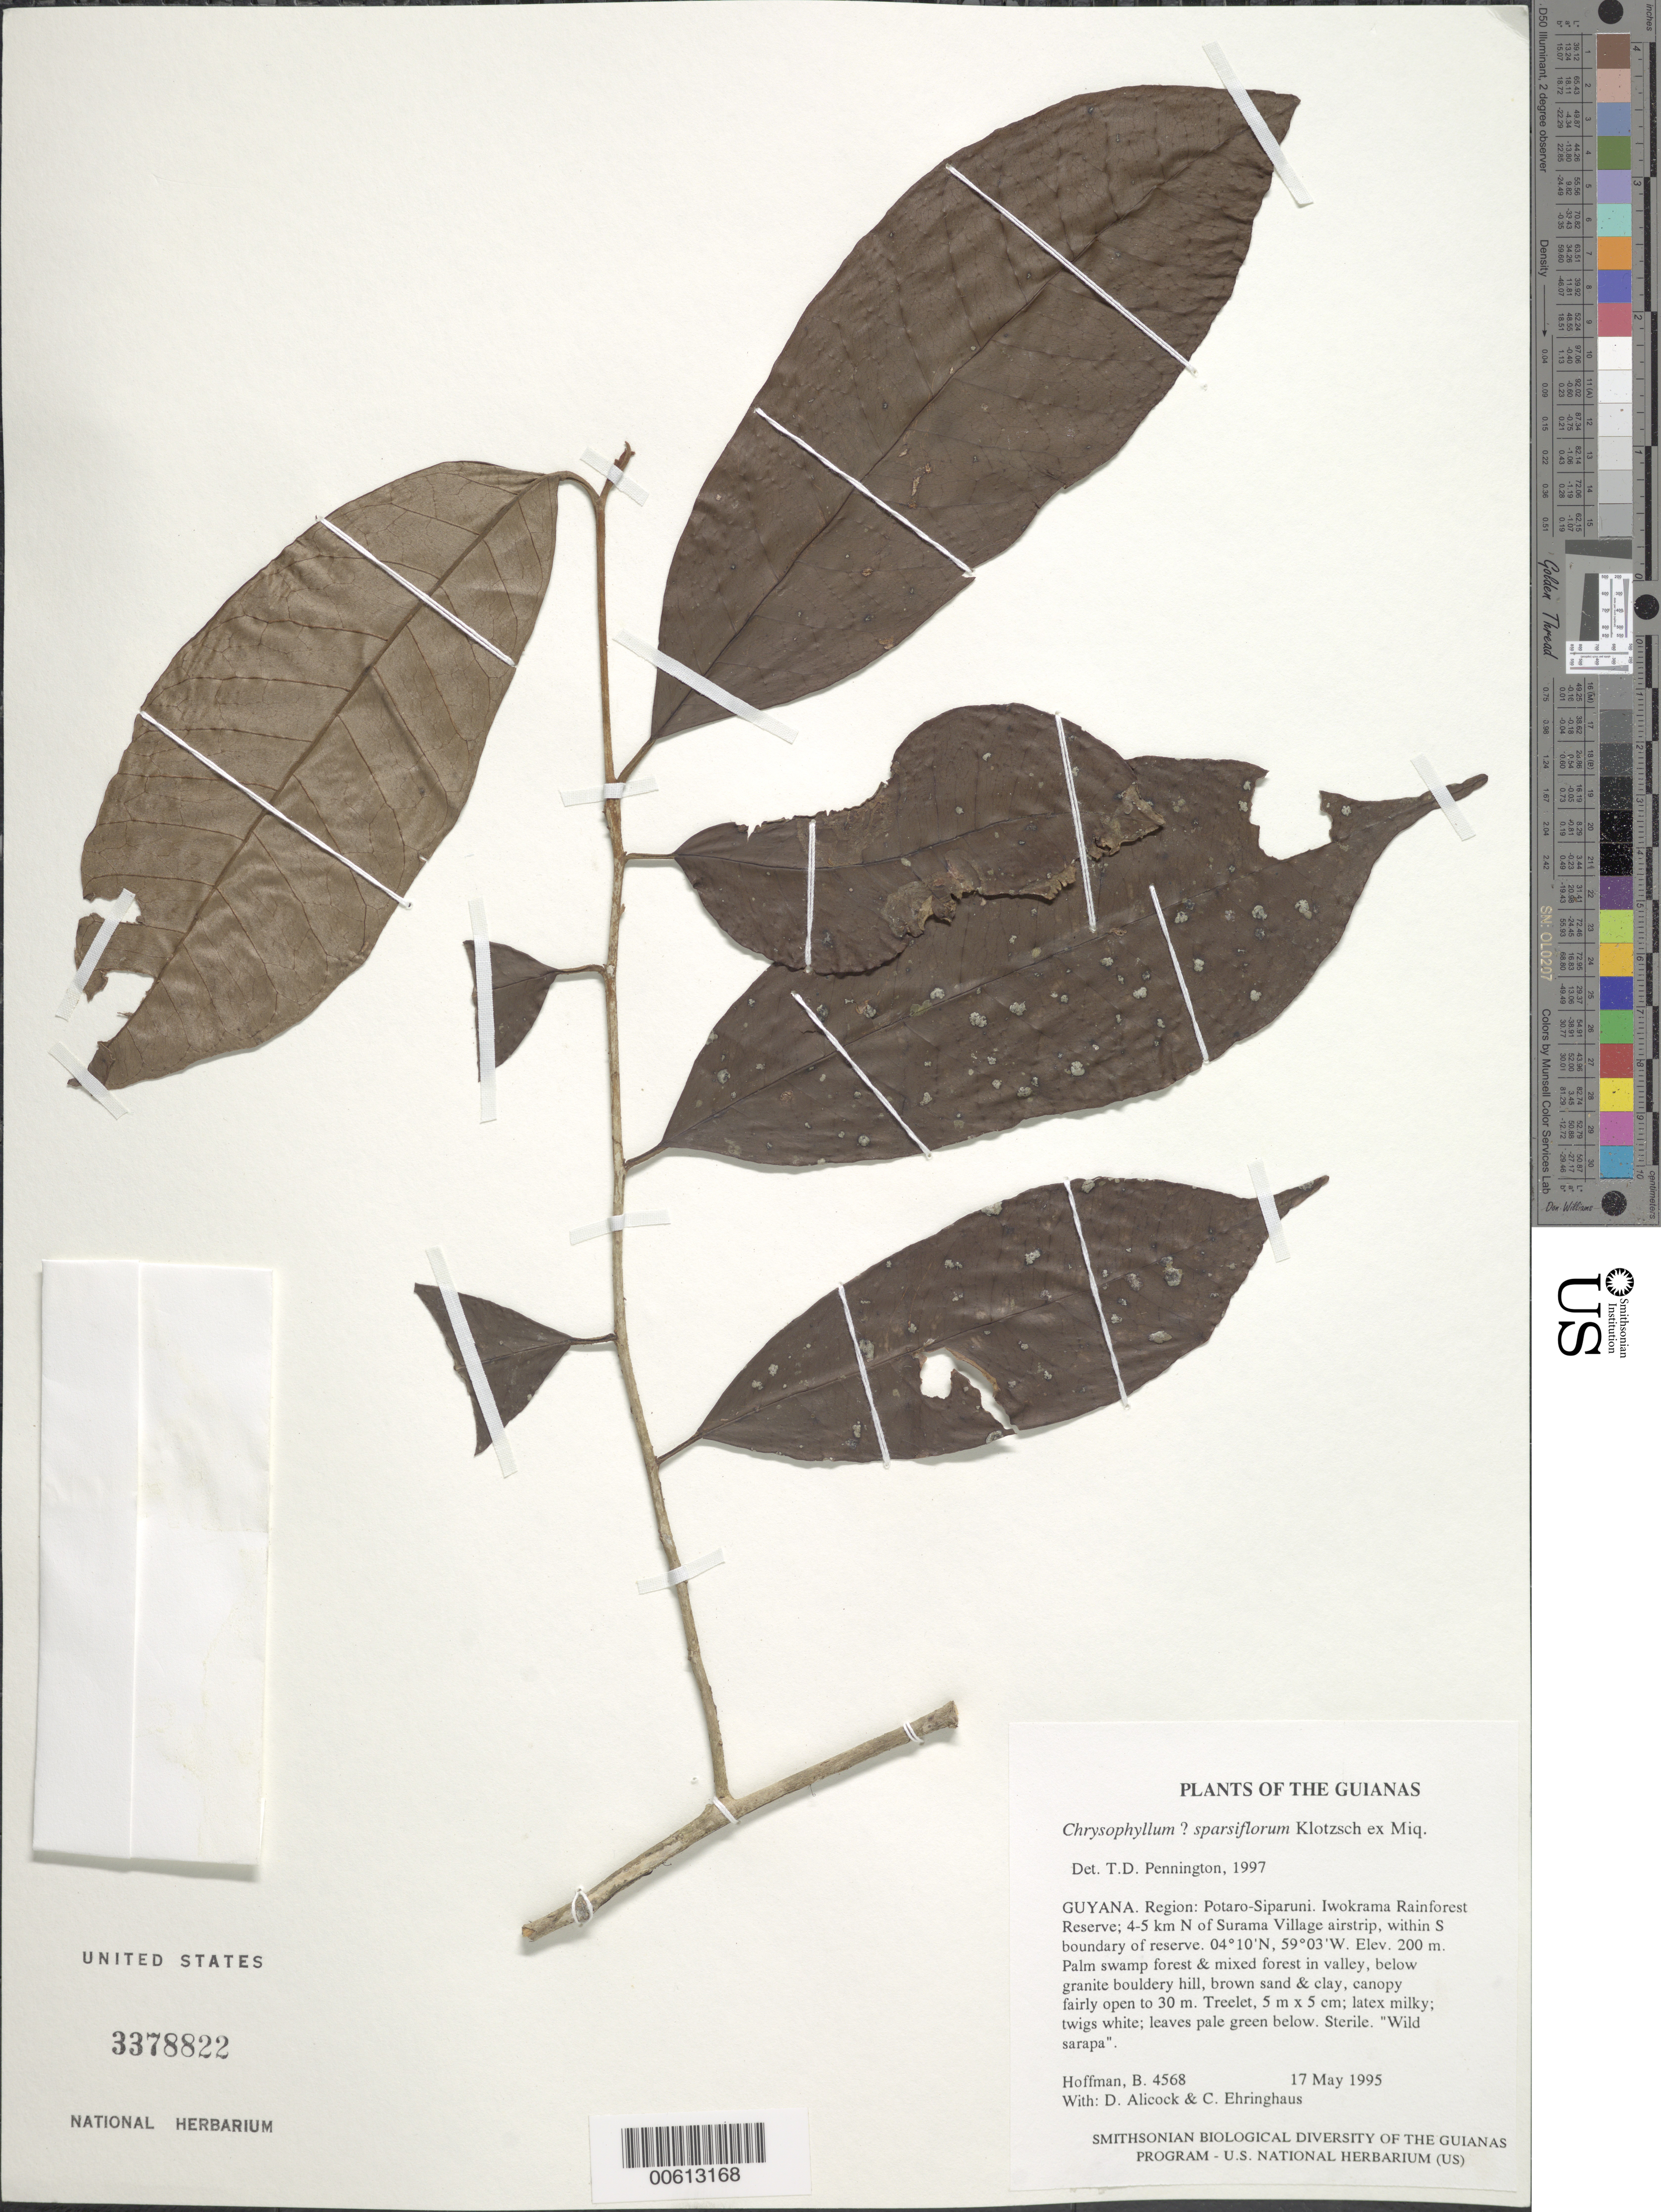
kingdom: Plantae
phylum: Tracheophyta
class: Magnoliopsida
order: Ericales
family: Sapotaceae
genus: Chrysophyllum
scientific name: Chrysophyllum sparsiflorum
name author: Klotzsch ex Miq.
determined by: Pennington, T. D., (K)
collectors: B. Hoffman, D. Allicock & C. Ehringhaus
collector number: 4568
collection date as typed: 17 May 1995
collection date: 1995-05-17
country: Guyana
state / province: Potaro-Siparuni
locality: Iwokrama Rainforest Reserve; 4-5 km N of Surama village airstrip, within S boundary of reserve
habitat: Palm swamp forest & mixed forest in valley, below granite bouldery hill, brown sand & clay, canopy fairly open to 30 m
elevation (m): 200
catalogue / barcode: US 3378822